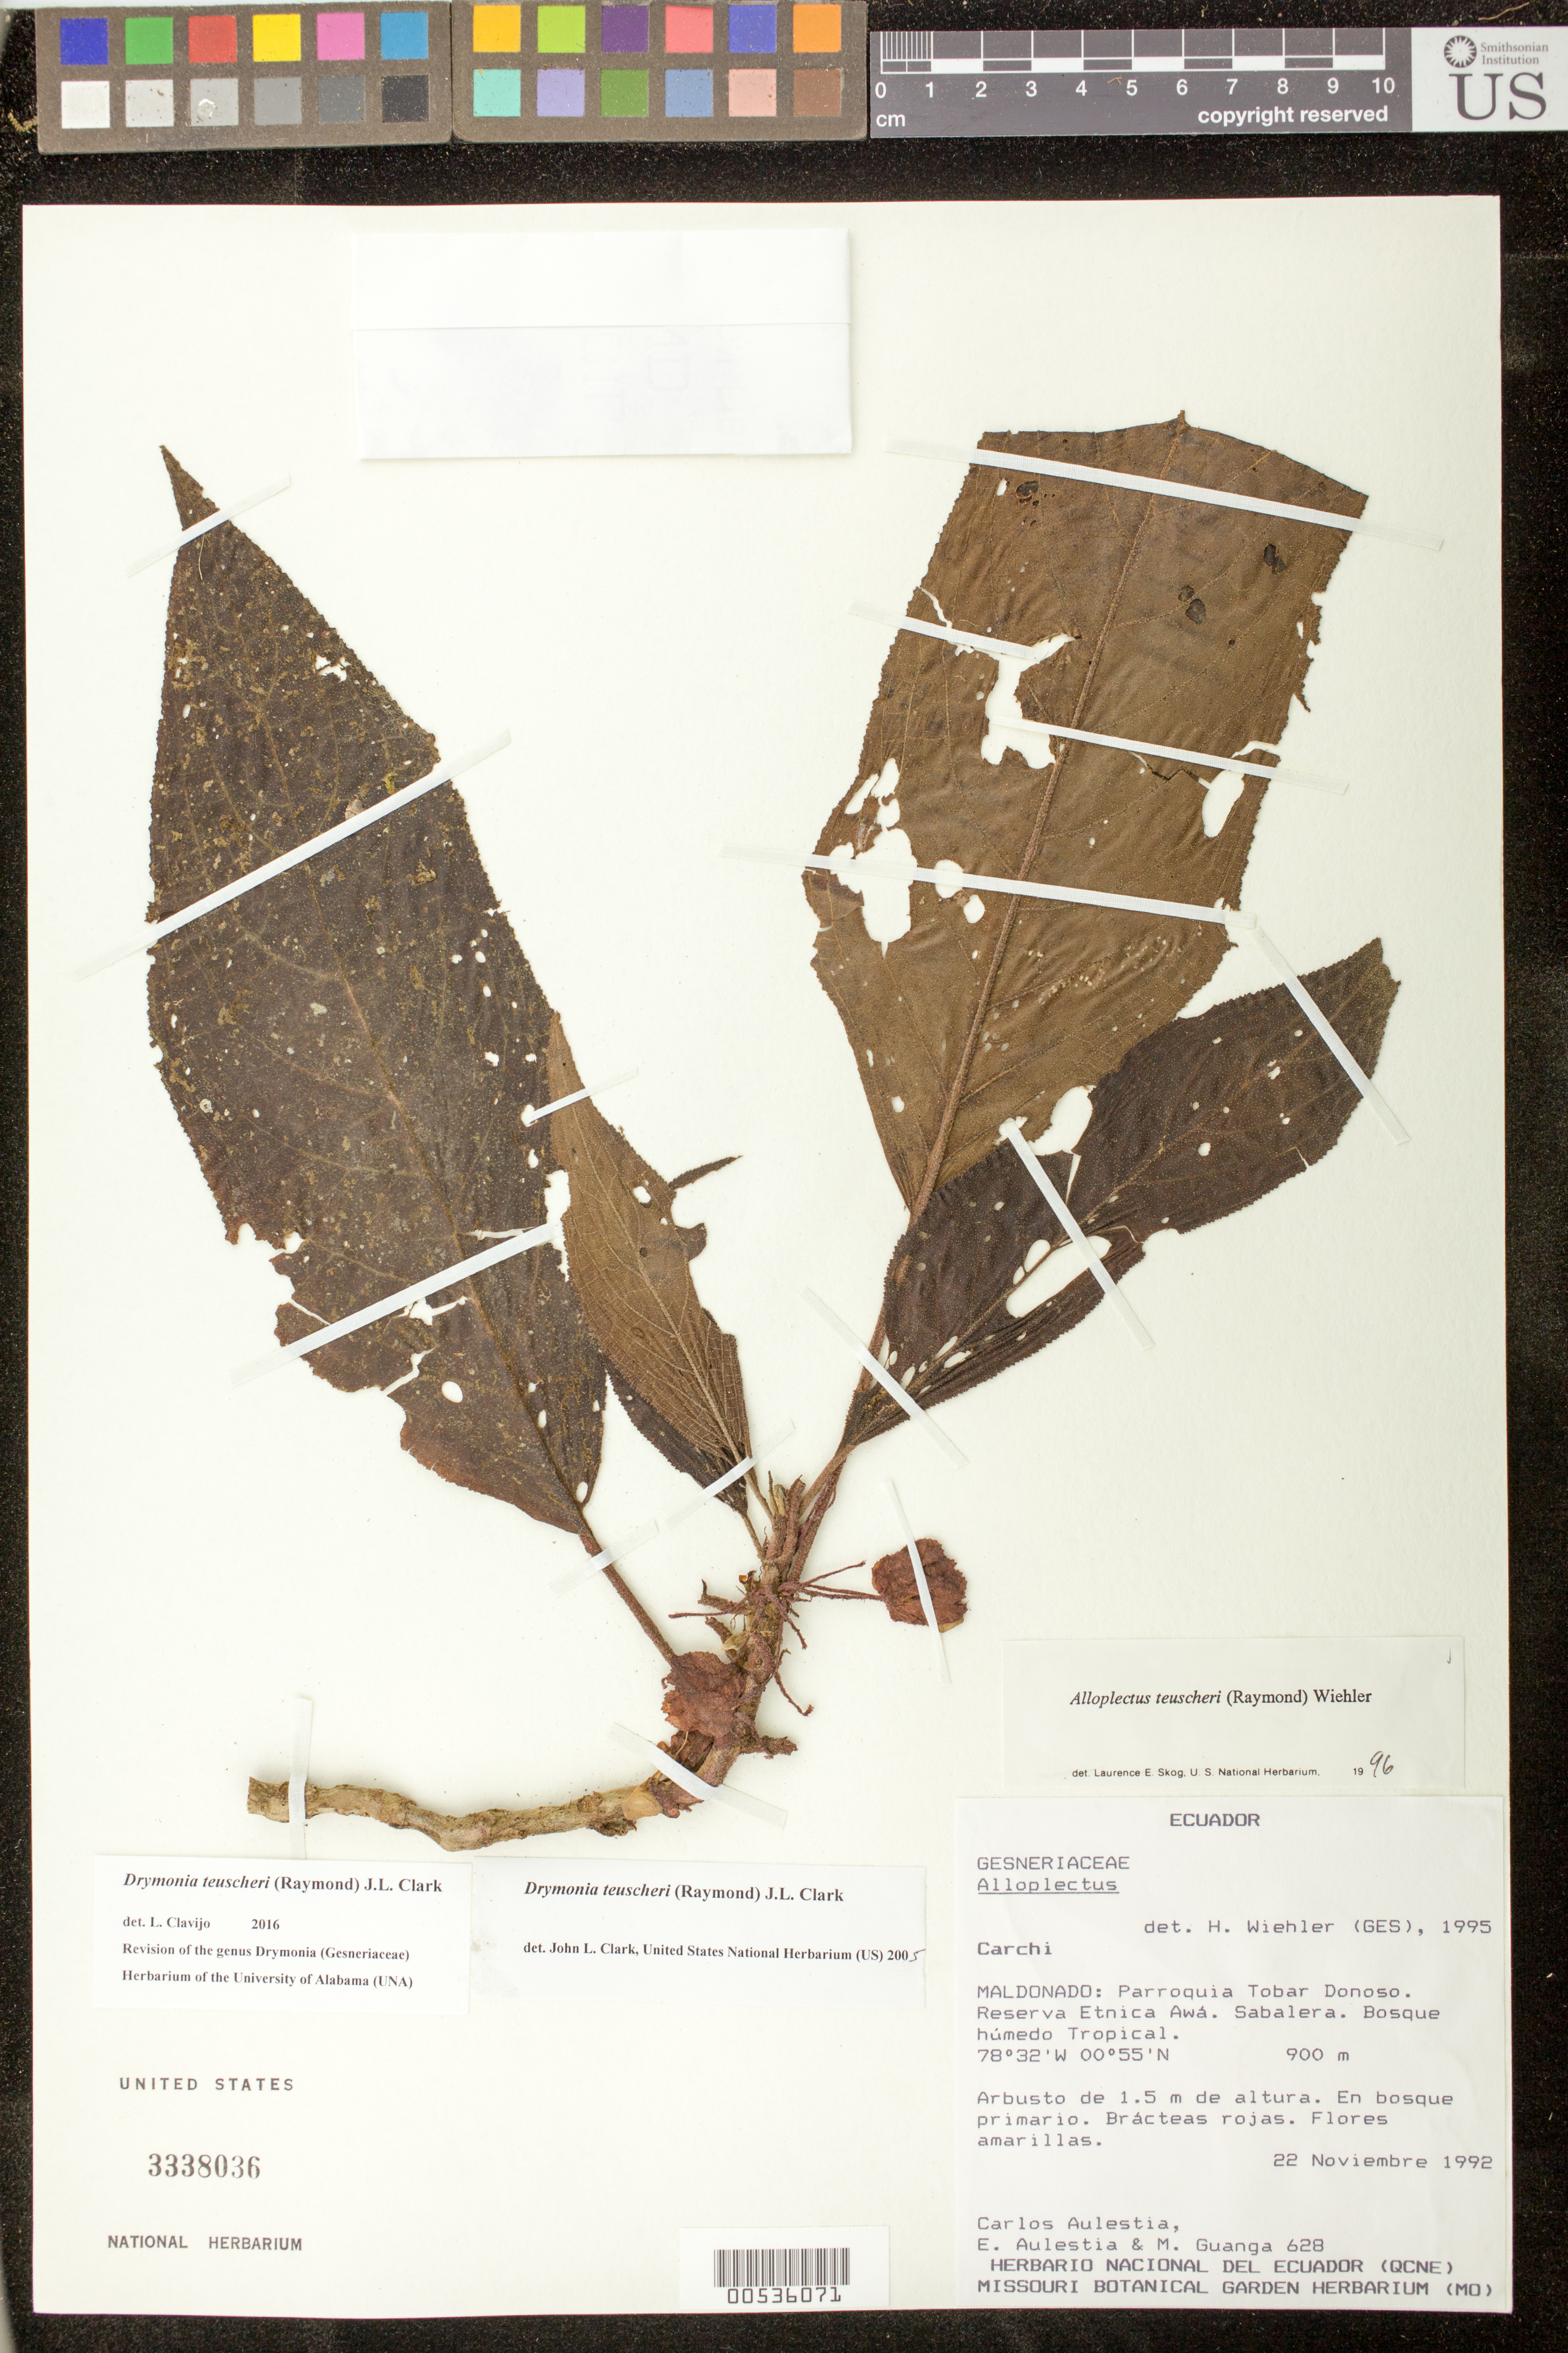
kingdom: Plantae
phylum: Tracheophyta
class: Magnoliopsida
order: Lamiales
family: Gesneriaceae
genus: Drymonia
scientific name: Drymonia teuscheri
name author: (Raymond) J.L. Clark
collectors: C. Aulestia, E. Aulestia & M. Guanga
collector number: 628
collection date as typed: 22 Nov 1992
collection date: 1992-11-22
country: Ecuador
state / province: Carchi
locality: Maldonado: Parroquia Tobar Donoso, Reserva Etnica Awá, Sabalera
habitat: Bosque húmedo tropical; en bosque primario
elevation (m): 900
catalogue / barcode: US 3338036